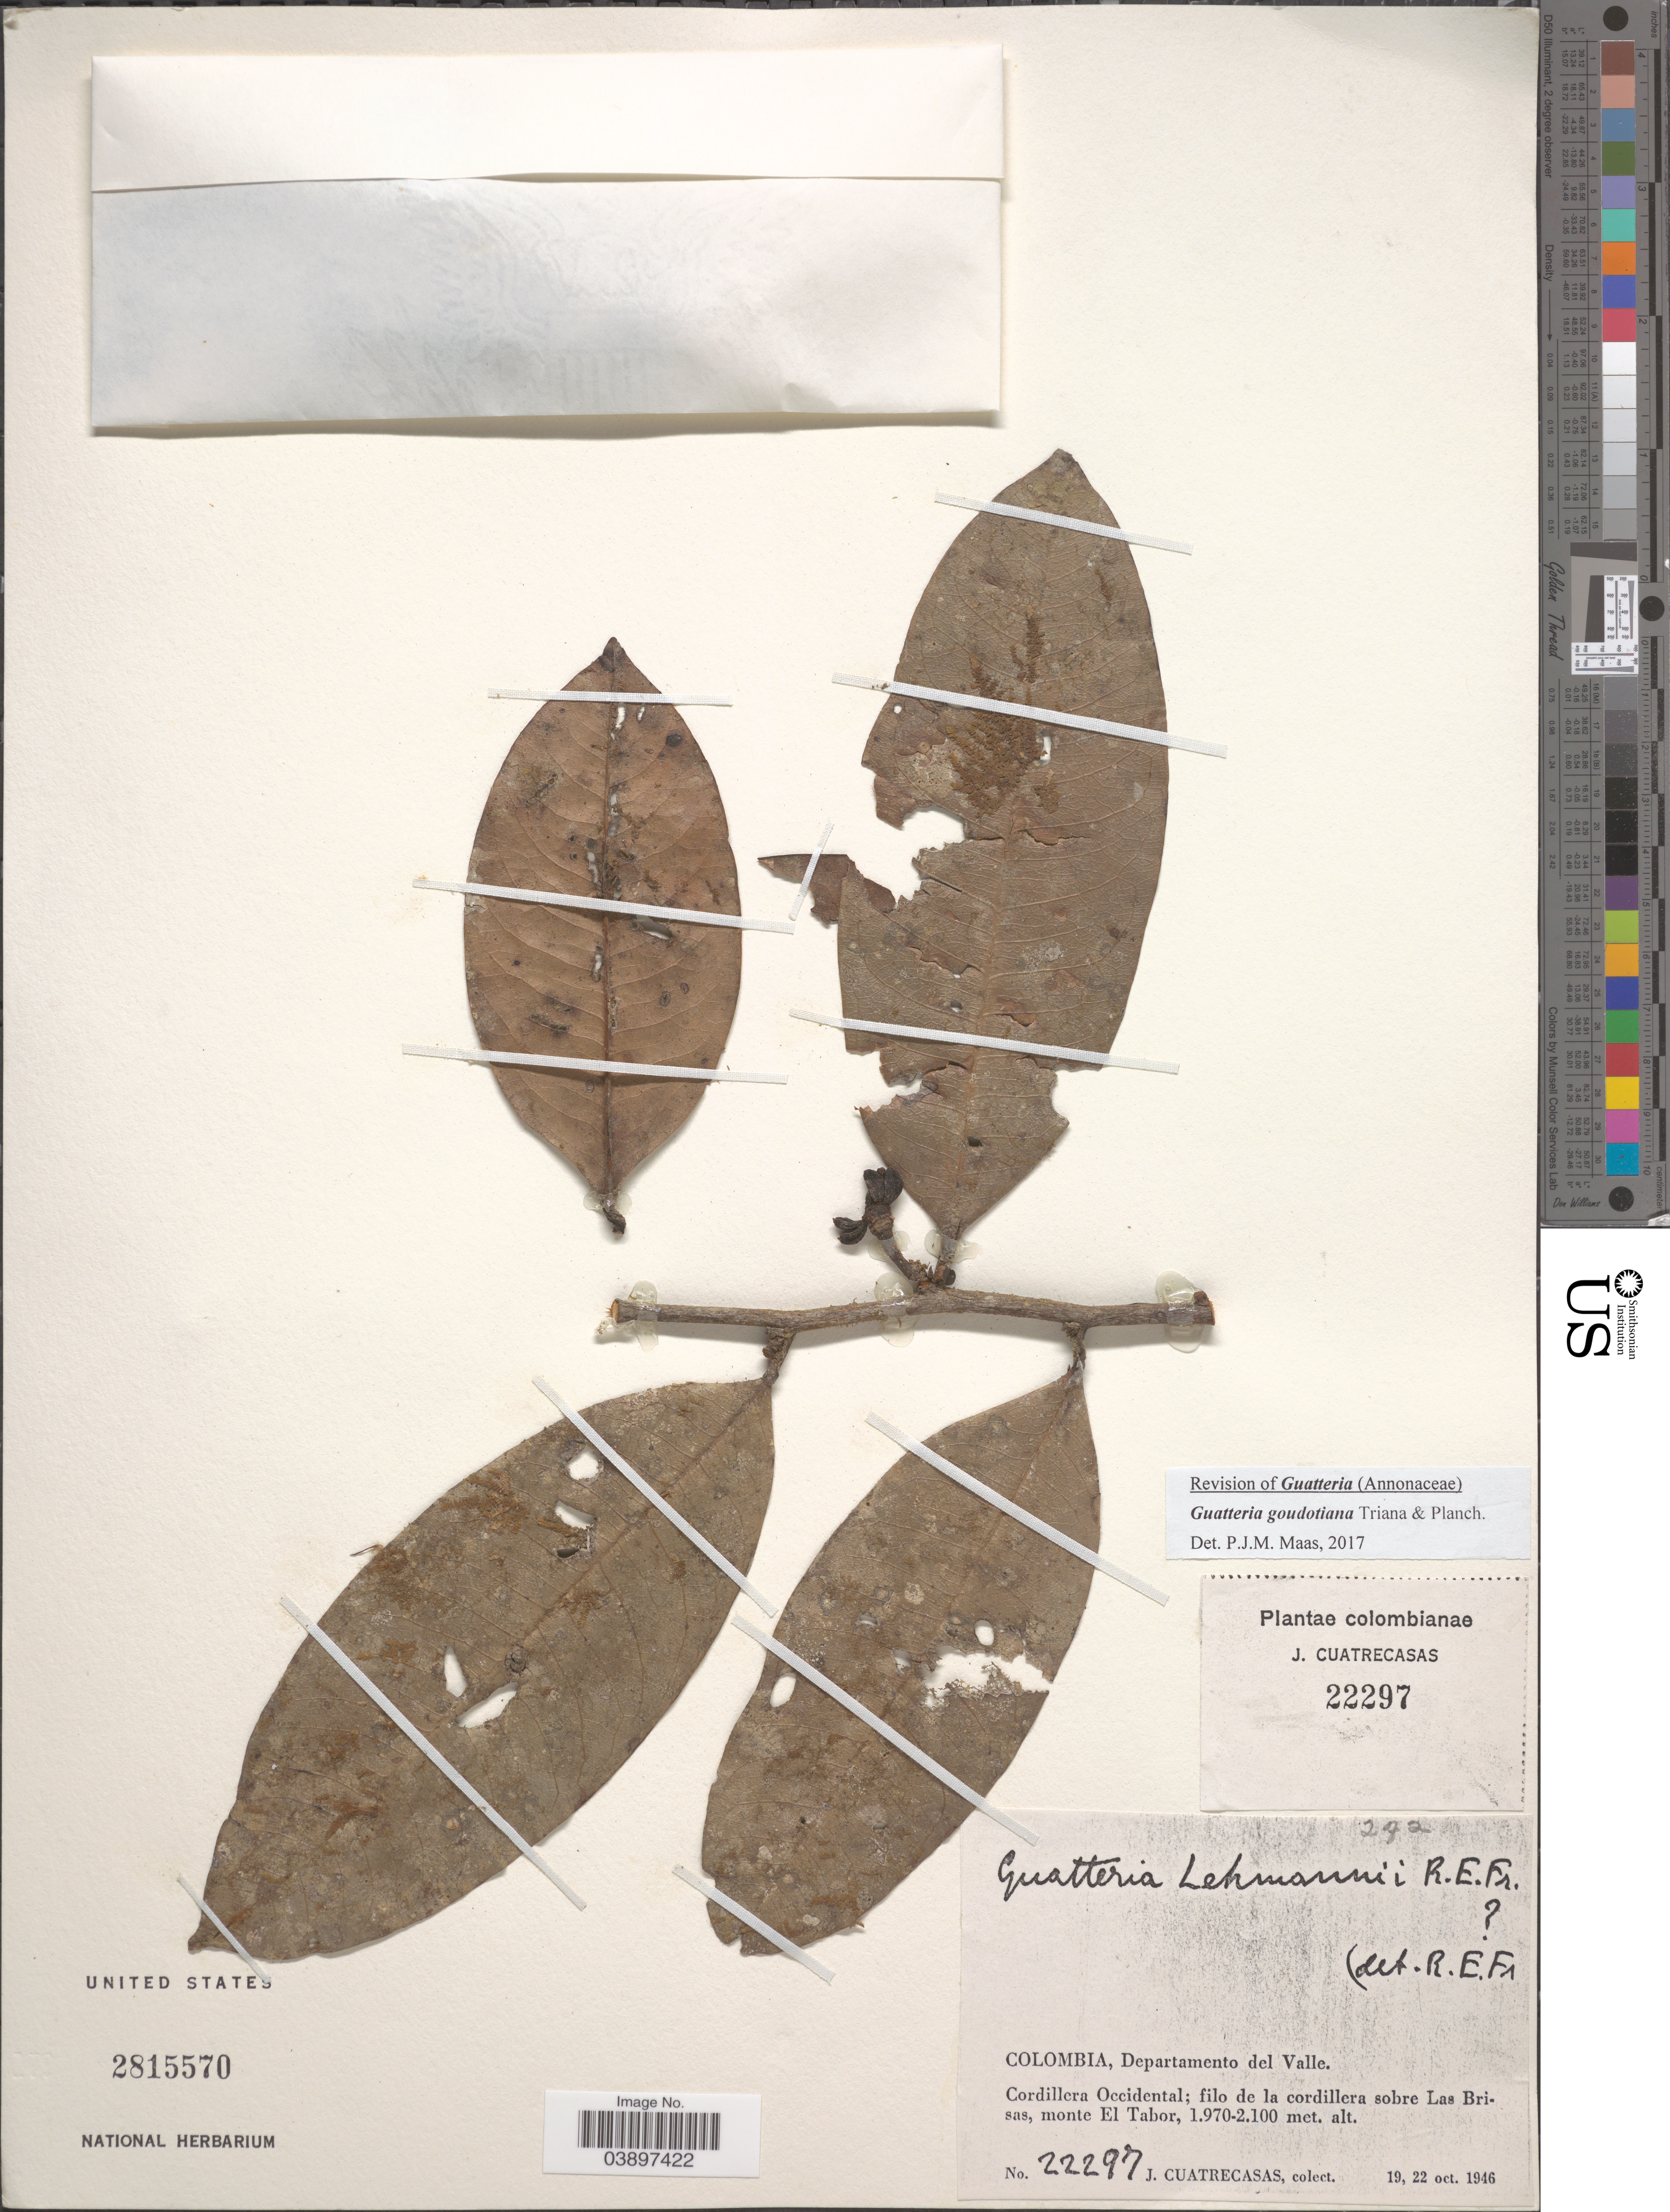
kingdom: Plantae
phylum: Tracheophyta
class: Magnoliopsida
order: Magnoliales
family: Annonaceae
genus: Guatteria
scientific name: Guatteria goudotiana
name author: Triana & Planch.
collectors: J. Cuatrecasas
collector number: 22297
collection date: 1946-10-19/1946-10-22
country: Colombia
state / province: Valle del Cauca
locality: Departamento del Valle. Cordillera Occidental; filo de la cordillera sobre Las Brisas, monte El Tabor.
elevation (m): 1970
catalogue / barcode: US 2815570